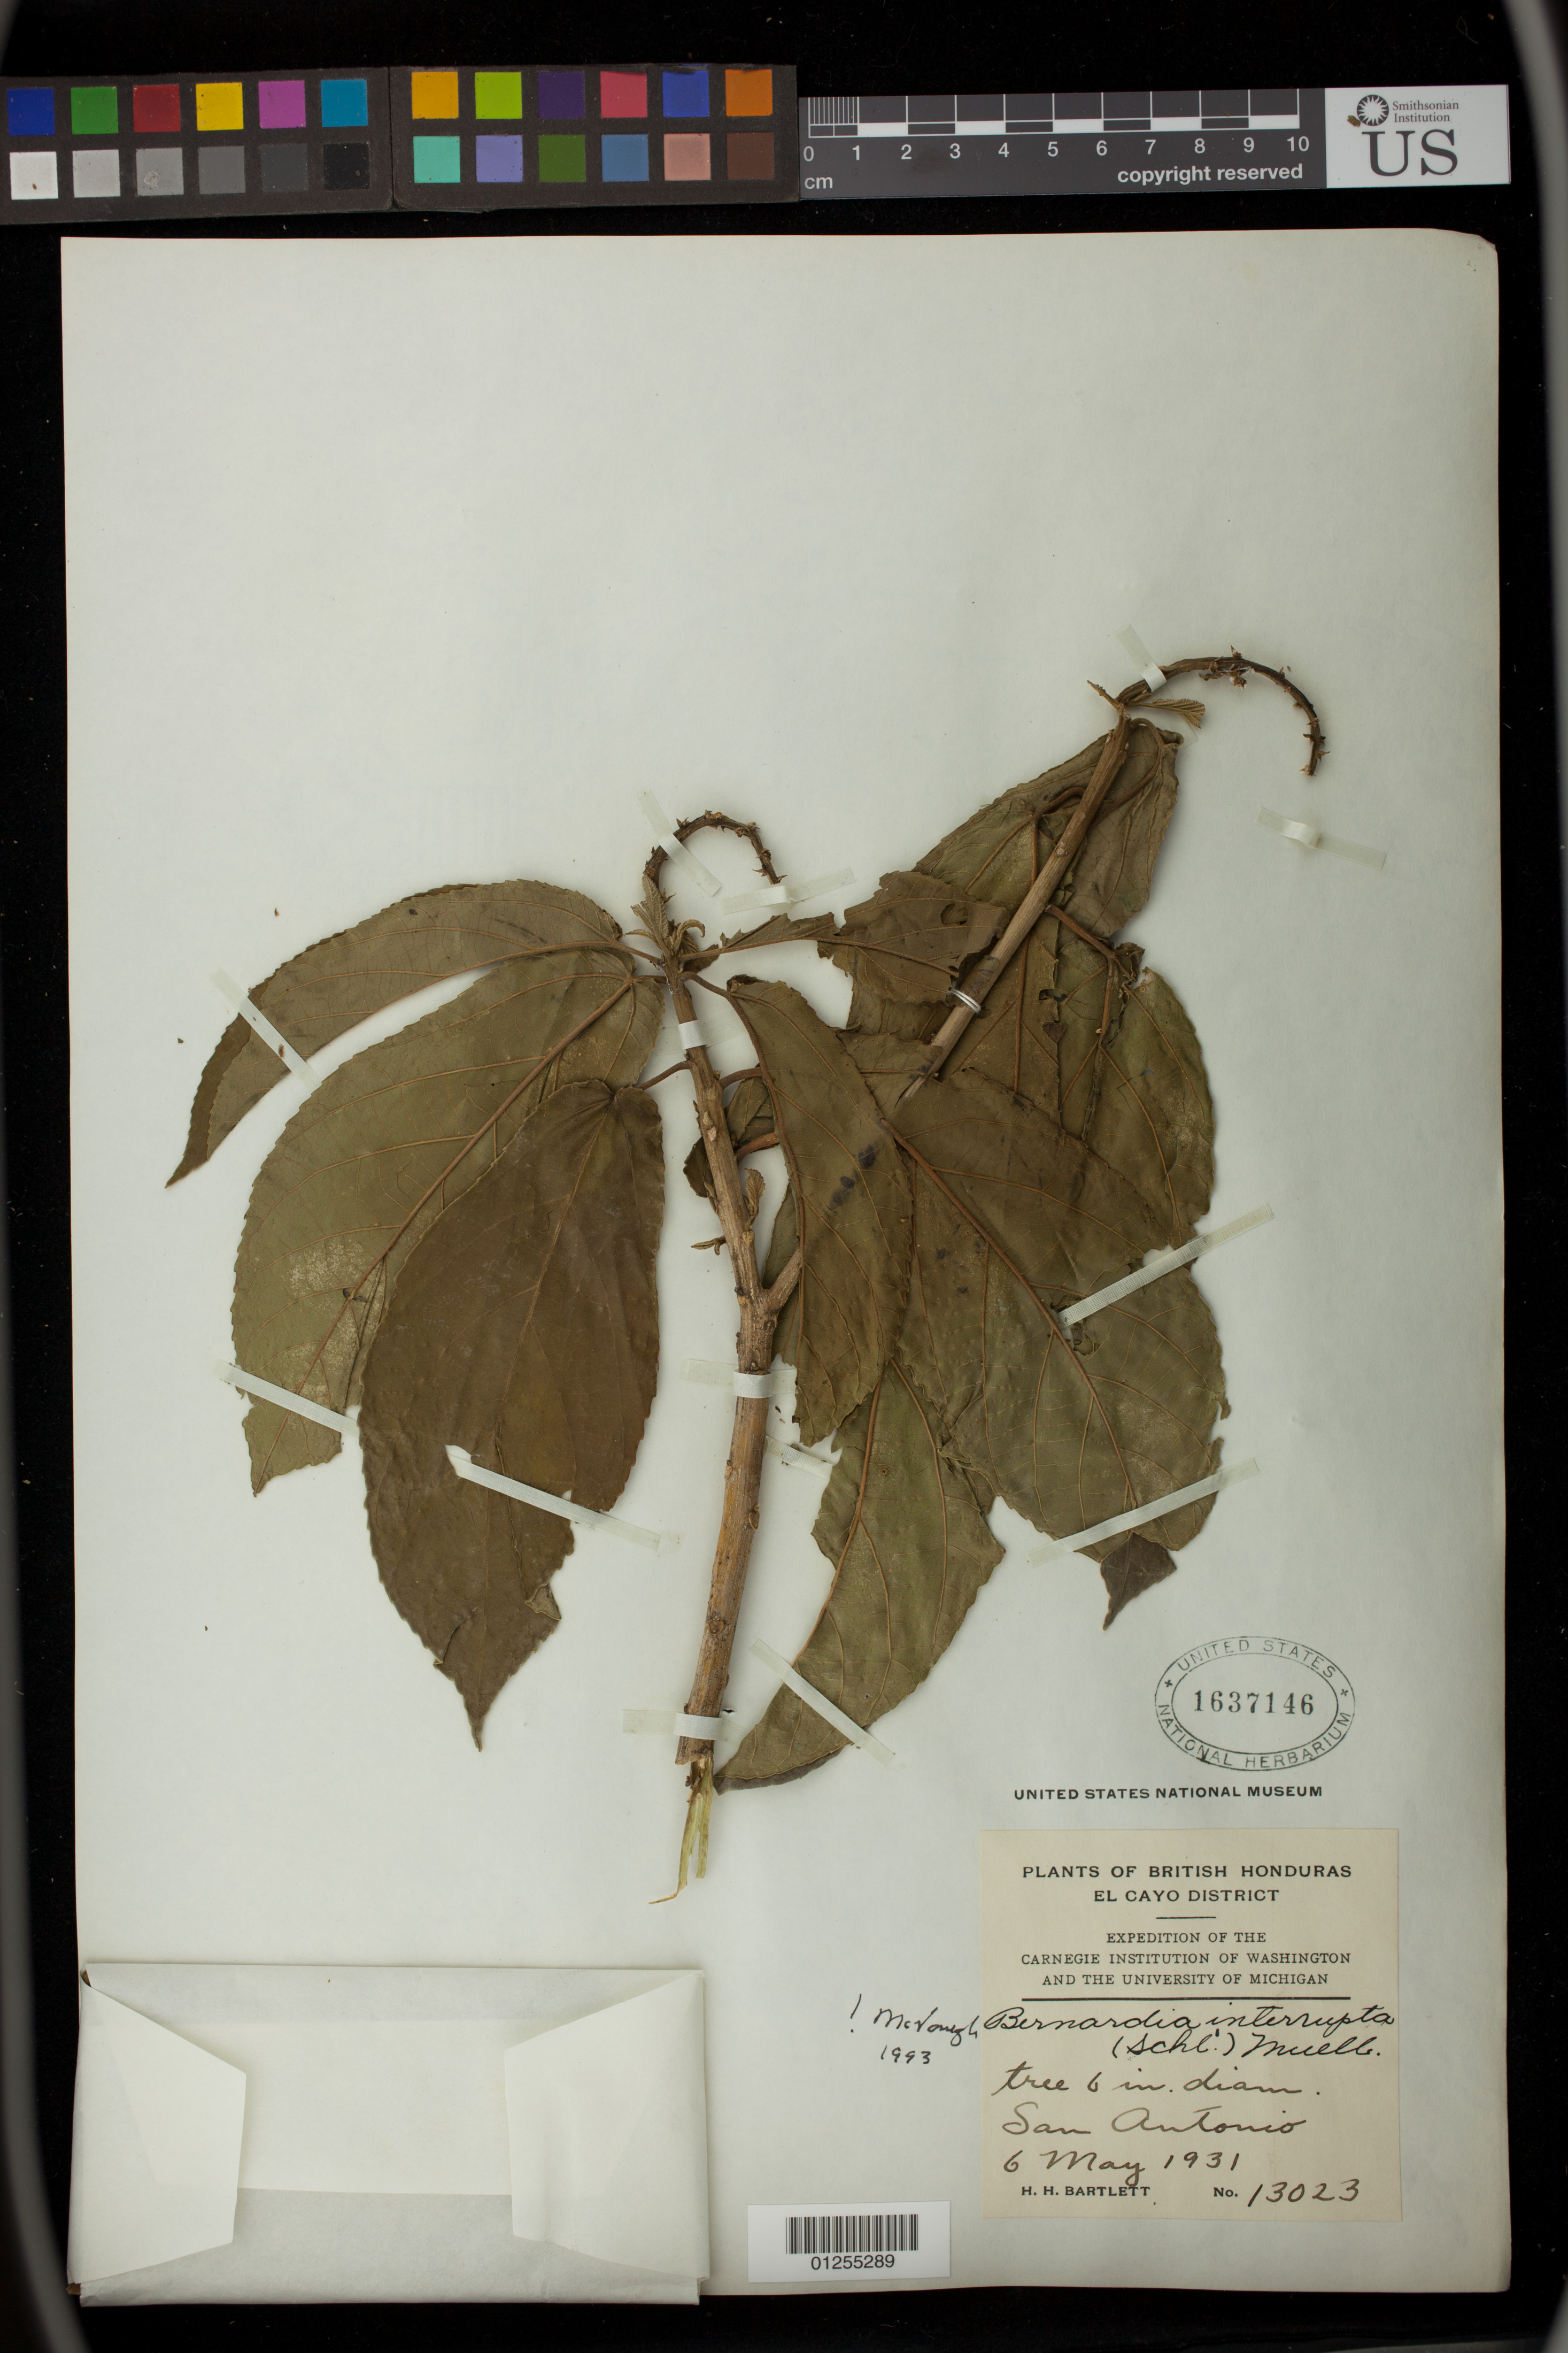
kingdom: Plantae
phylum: Tracheophyta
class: Magnoliopsida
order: Malpighiales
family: Euphorbiaceae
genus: Bernardia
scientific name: Bernardia interrupta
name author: (Schltdl.) Müll. Arg.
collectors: H. H. Bartlett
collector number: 13023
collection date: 1931-05-06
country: Honduras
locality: San Antonio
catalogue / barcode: US 1637146